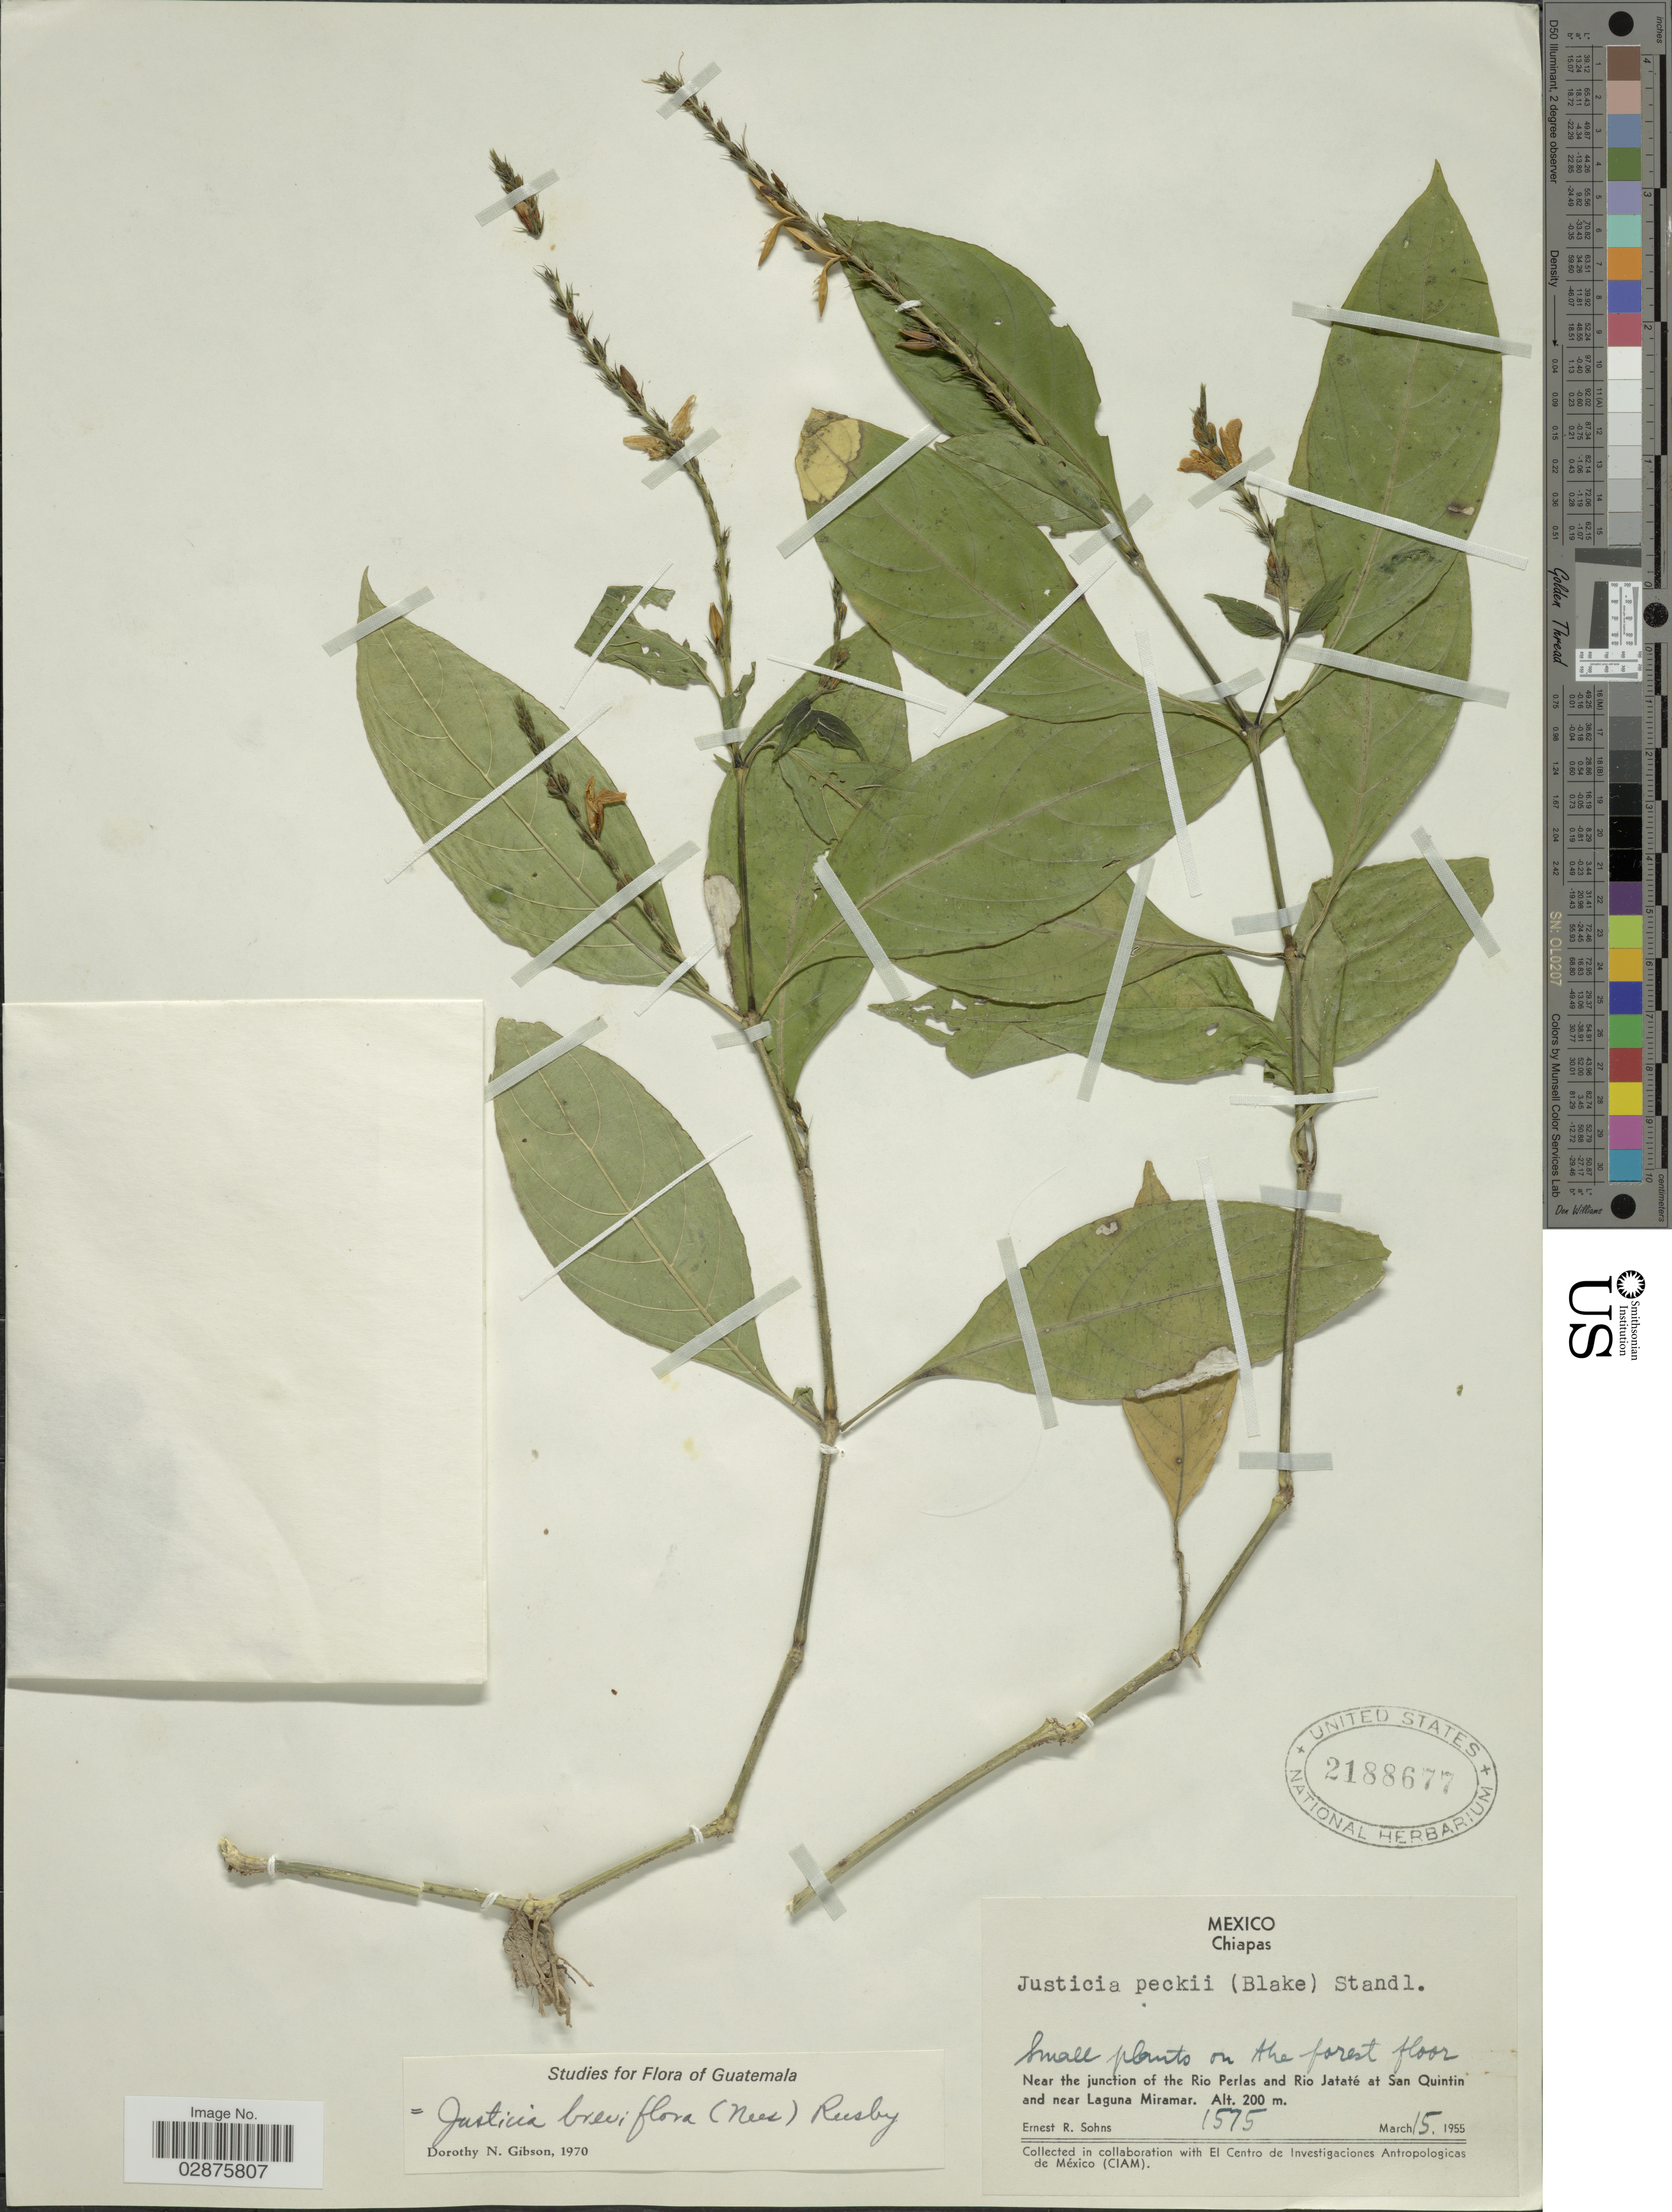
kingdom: Plantae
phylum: Tracheophyta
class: Magnoliopsida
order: Lamiales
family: Acanthaceae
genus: Justicia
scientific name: Justicia breviflora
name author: (Nees) Rusby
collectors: E. R. Sohns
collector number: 1575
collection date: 1955-03-15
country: Mexico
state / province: Chiapas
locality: Near the junction of the Rio Perlas and Rio Jataté at San Quintin and near Laguna Miramar.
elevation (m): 200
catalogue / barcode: US 2188677